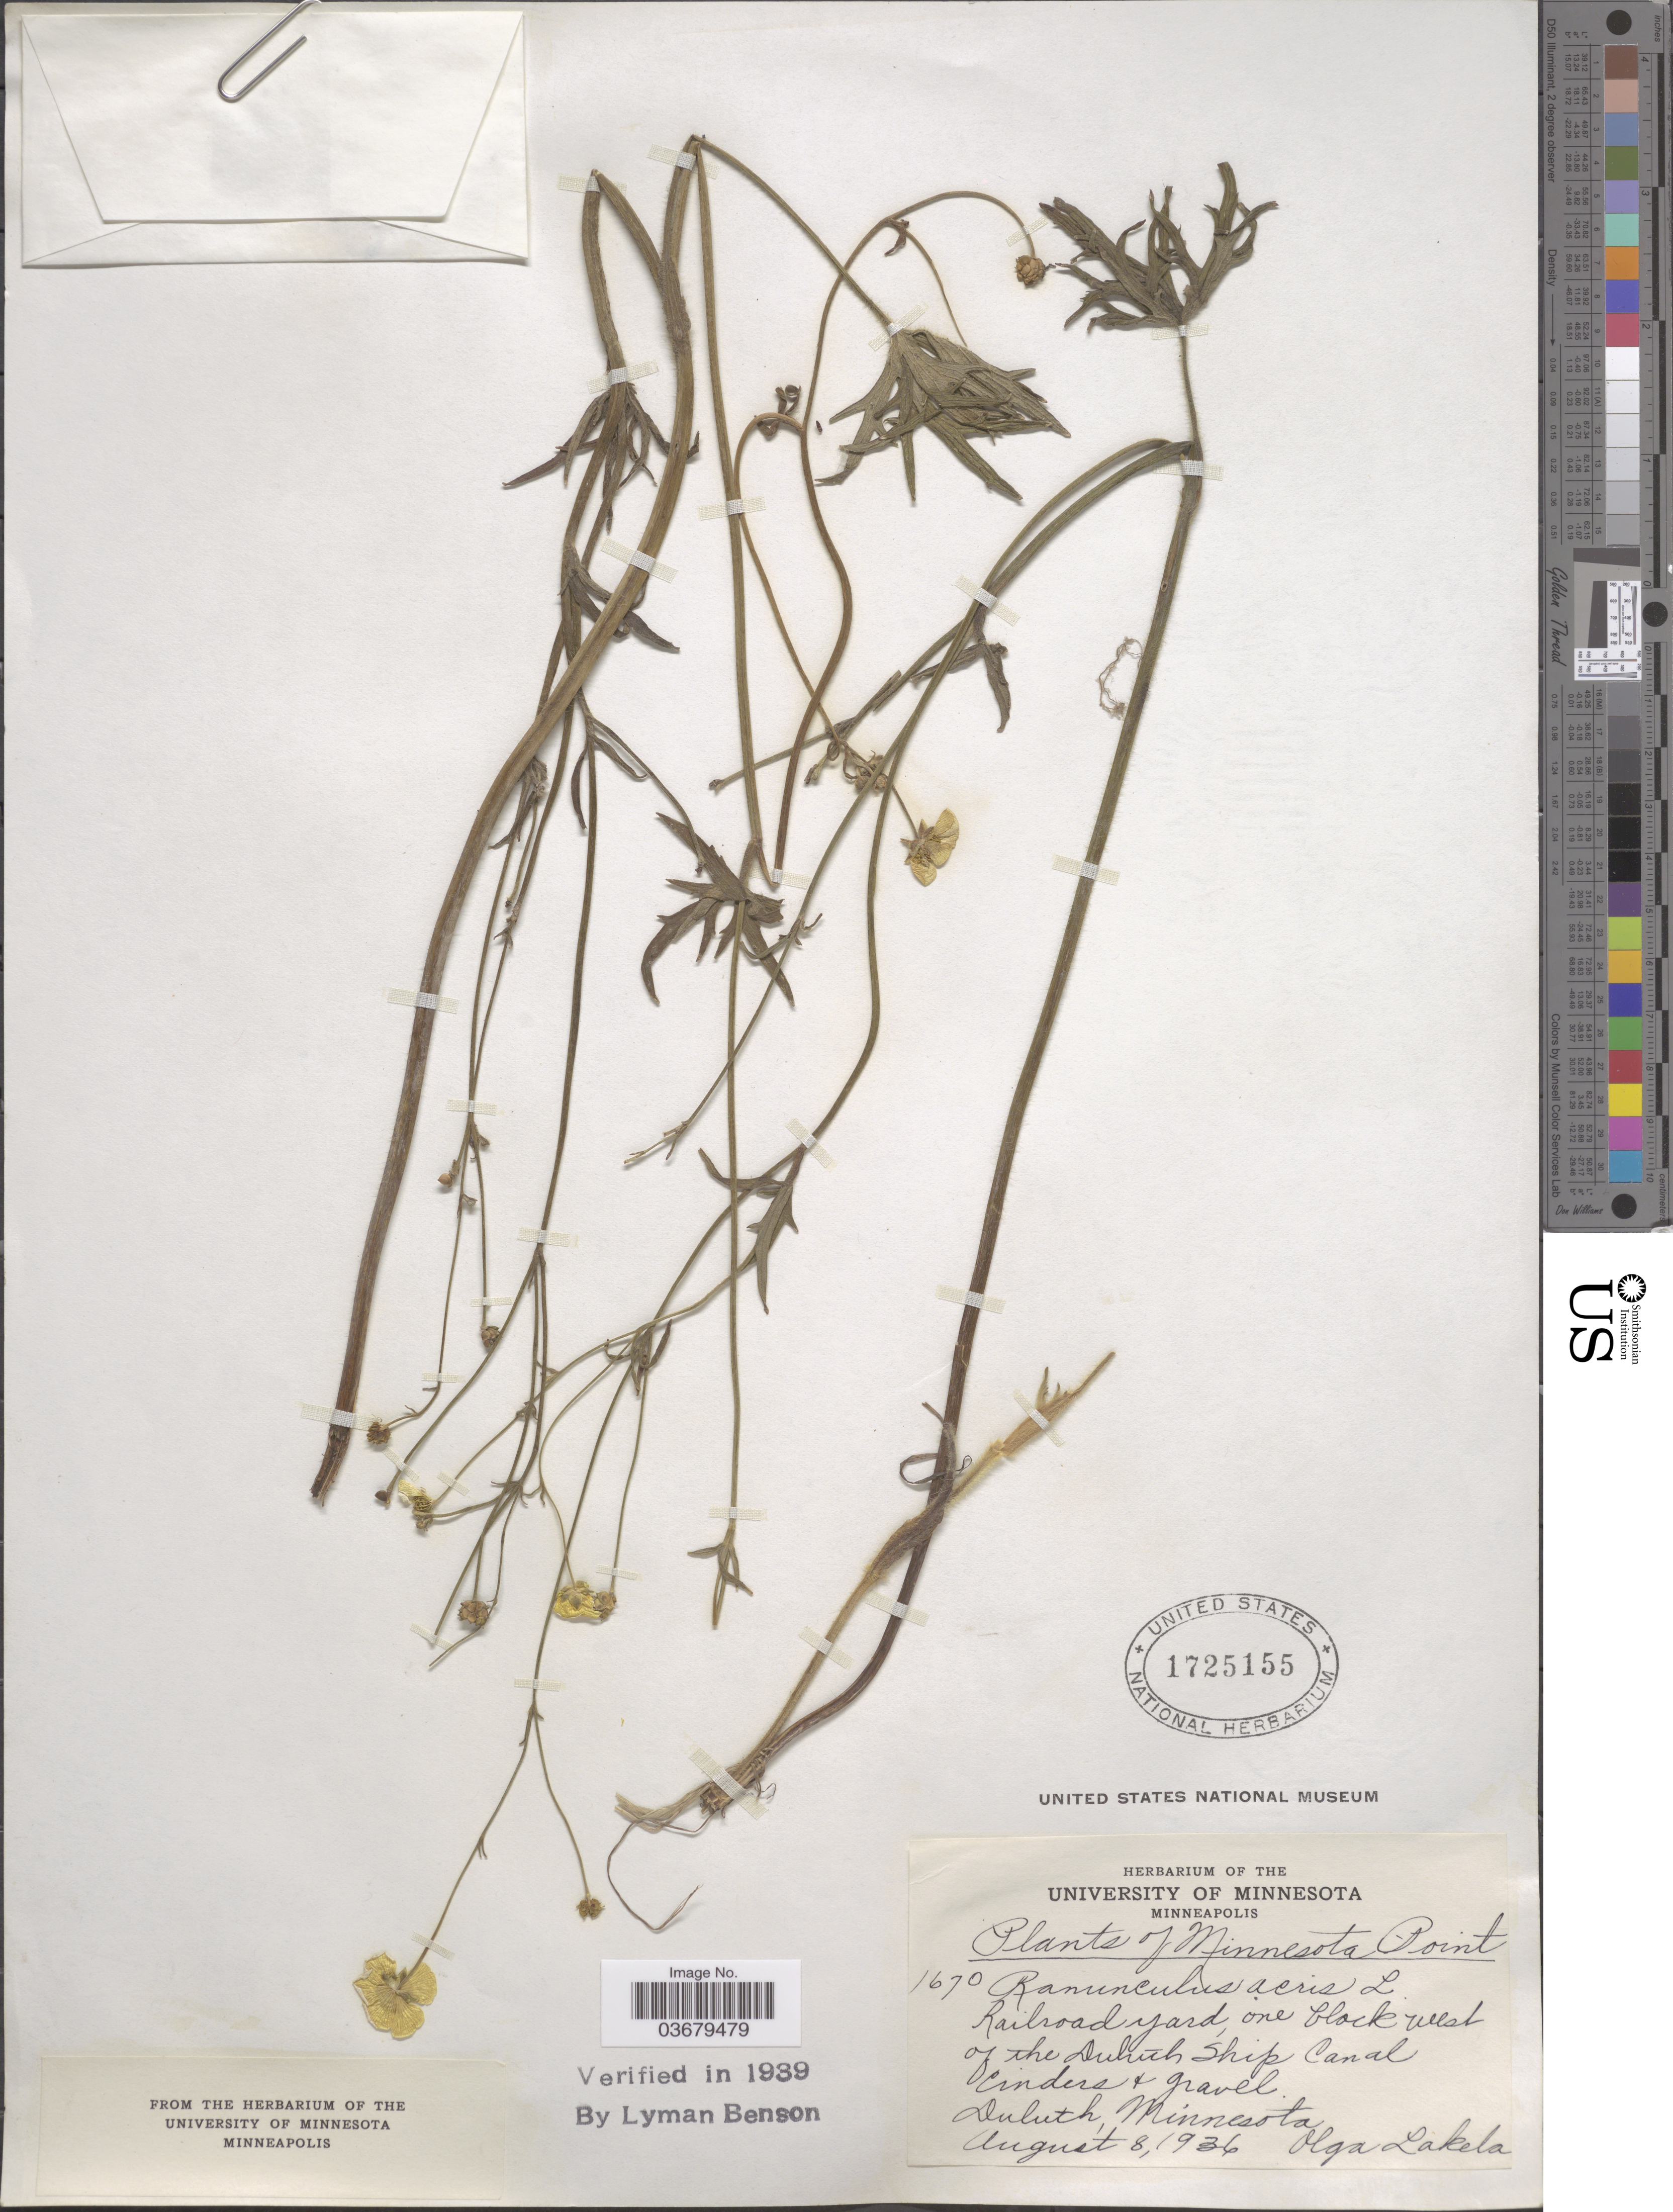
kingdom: Plantae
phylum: Tracheophyta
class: Magnoliopsida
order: Ranunculales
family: Ranunculaceae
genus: Ranunculus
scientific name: Ranunculus acris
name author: L.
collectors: O. K. Lakela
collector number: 1670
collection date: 1936-08-08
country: United States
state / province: Minnesota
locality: Minnesota Point. Railroad yard, one block west of the Duluth Ship Canal. Duluth.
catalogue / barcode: US 1725155